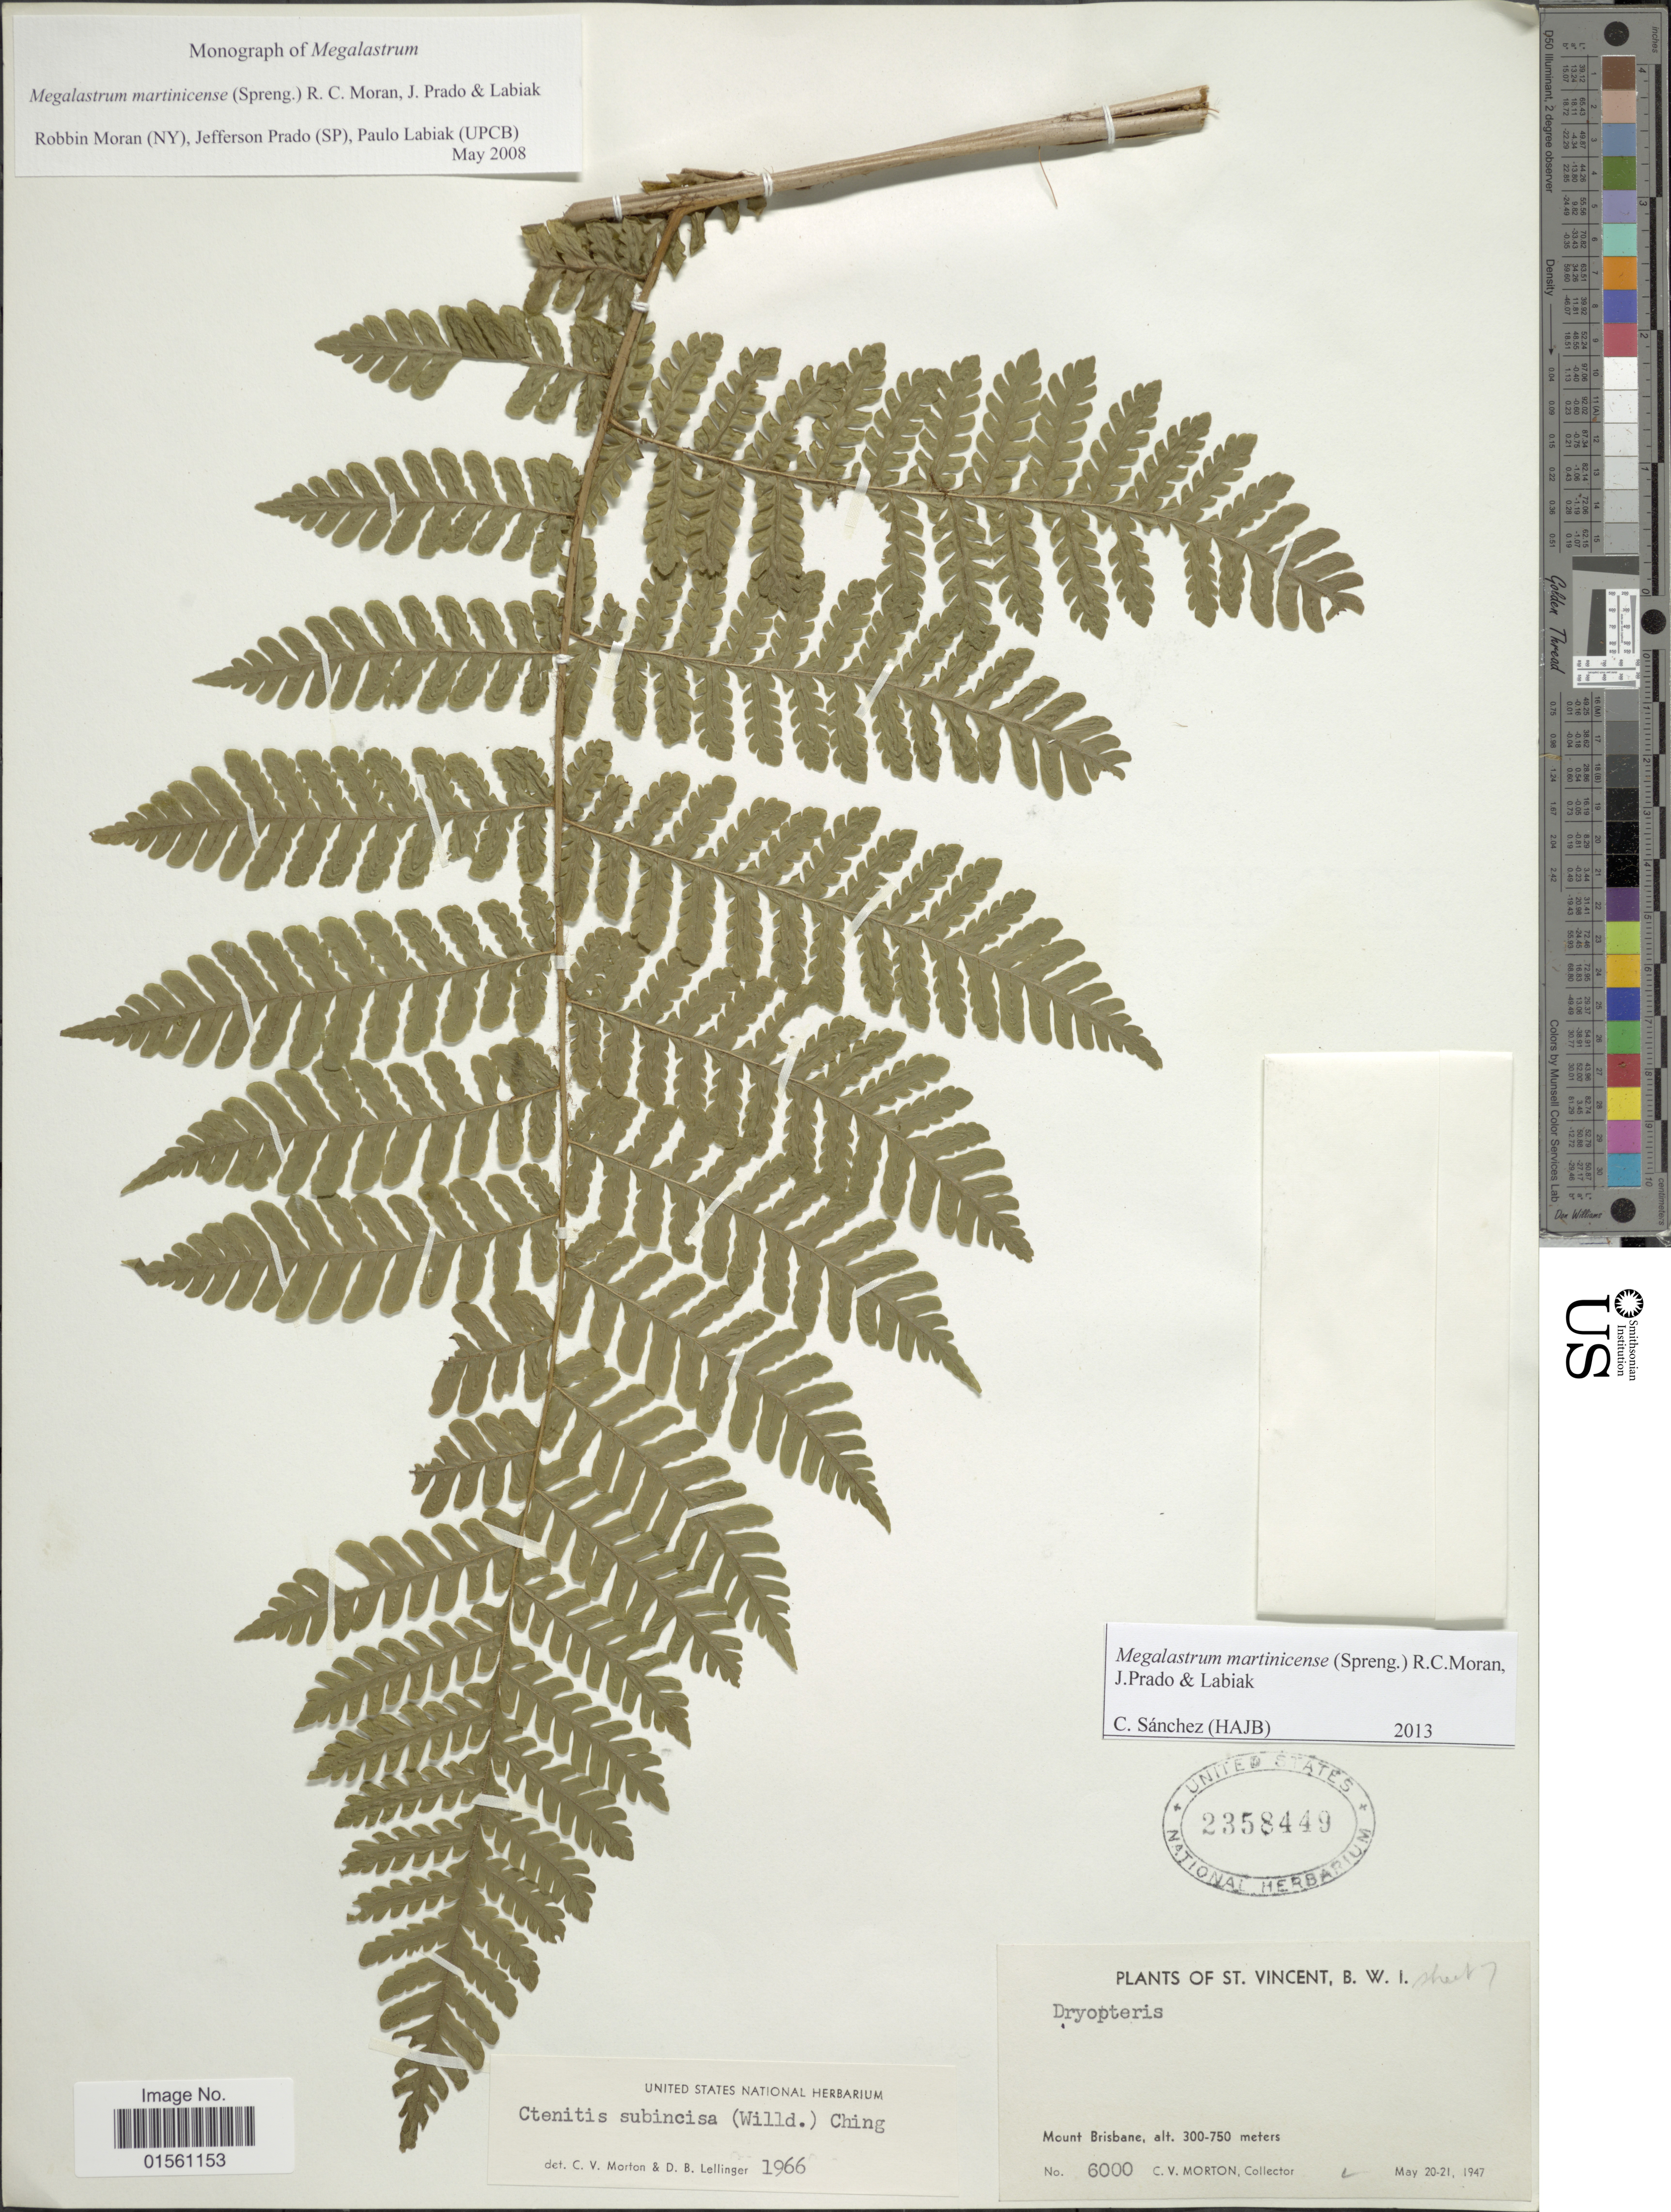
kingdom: Plantae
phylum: Tracheophyta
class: Polypodiopsida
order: Polypodiales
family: Dryopteridaceae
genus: Megalastrum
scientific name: Megalastrum martinicense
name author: (Spreng.) R.C. Moran et al.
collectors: C. V. Morton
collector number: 6000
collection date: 1947-05-20/1947-05-21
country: St. Vincent - Grenadines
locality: St. Vincent, B. W. I., Mount Brisbane.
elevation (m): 300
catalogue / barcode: US 2358449